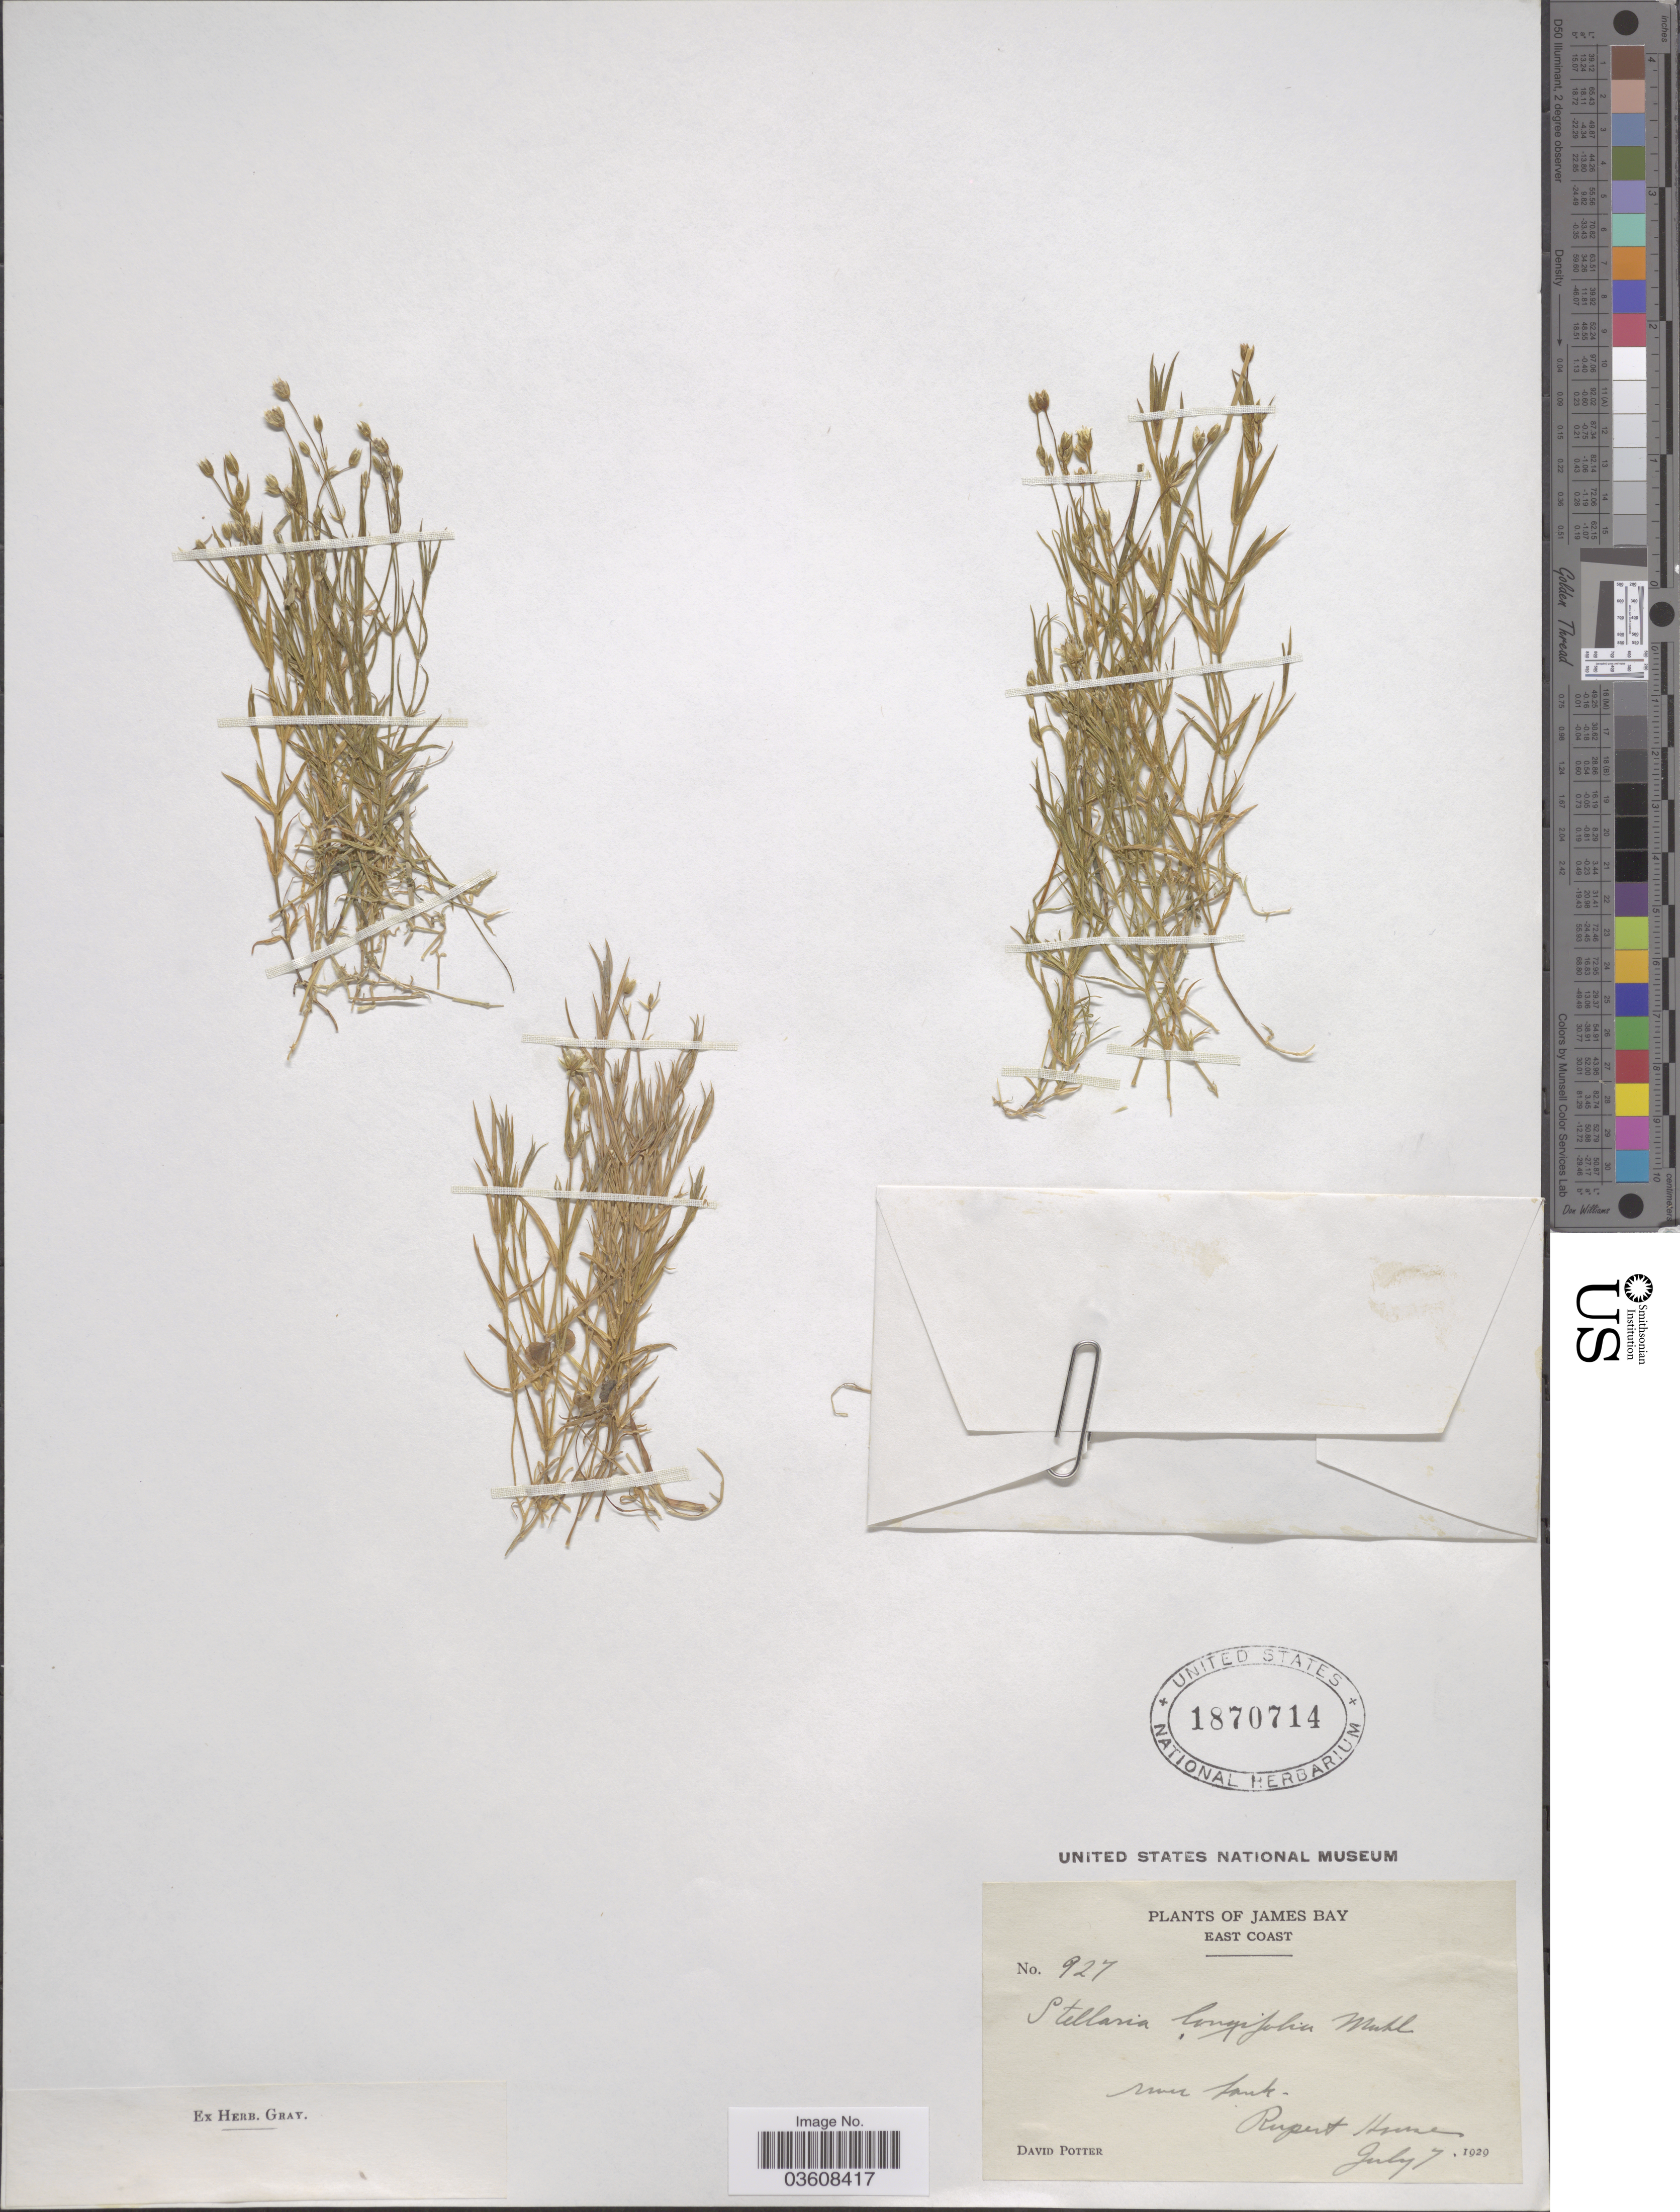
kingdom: Plantae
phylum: Tracheophyta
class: Magnoliopsida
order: Caryophyllales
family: Caryophyllaceae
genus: Stellaria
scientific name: Stellaria longifolia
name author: Muhl. ex Willd.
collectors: D. Potter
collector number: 927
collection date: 1929-07-07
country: Canada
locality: James Bay. East Coast. River bank. Rupert House.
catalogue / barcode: US 1870714